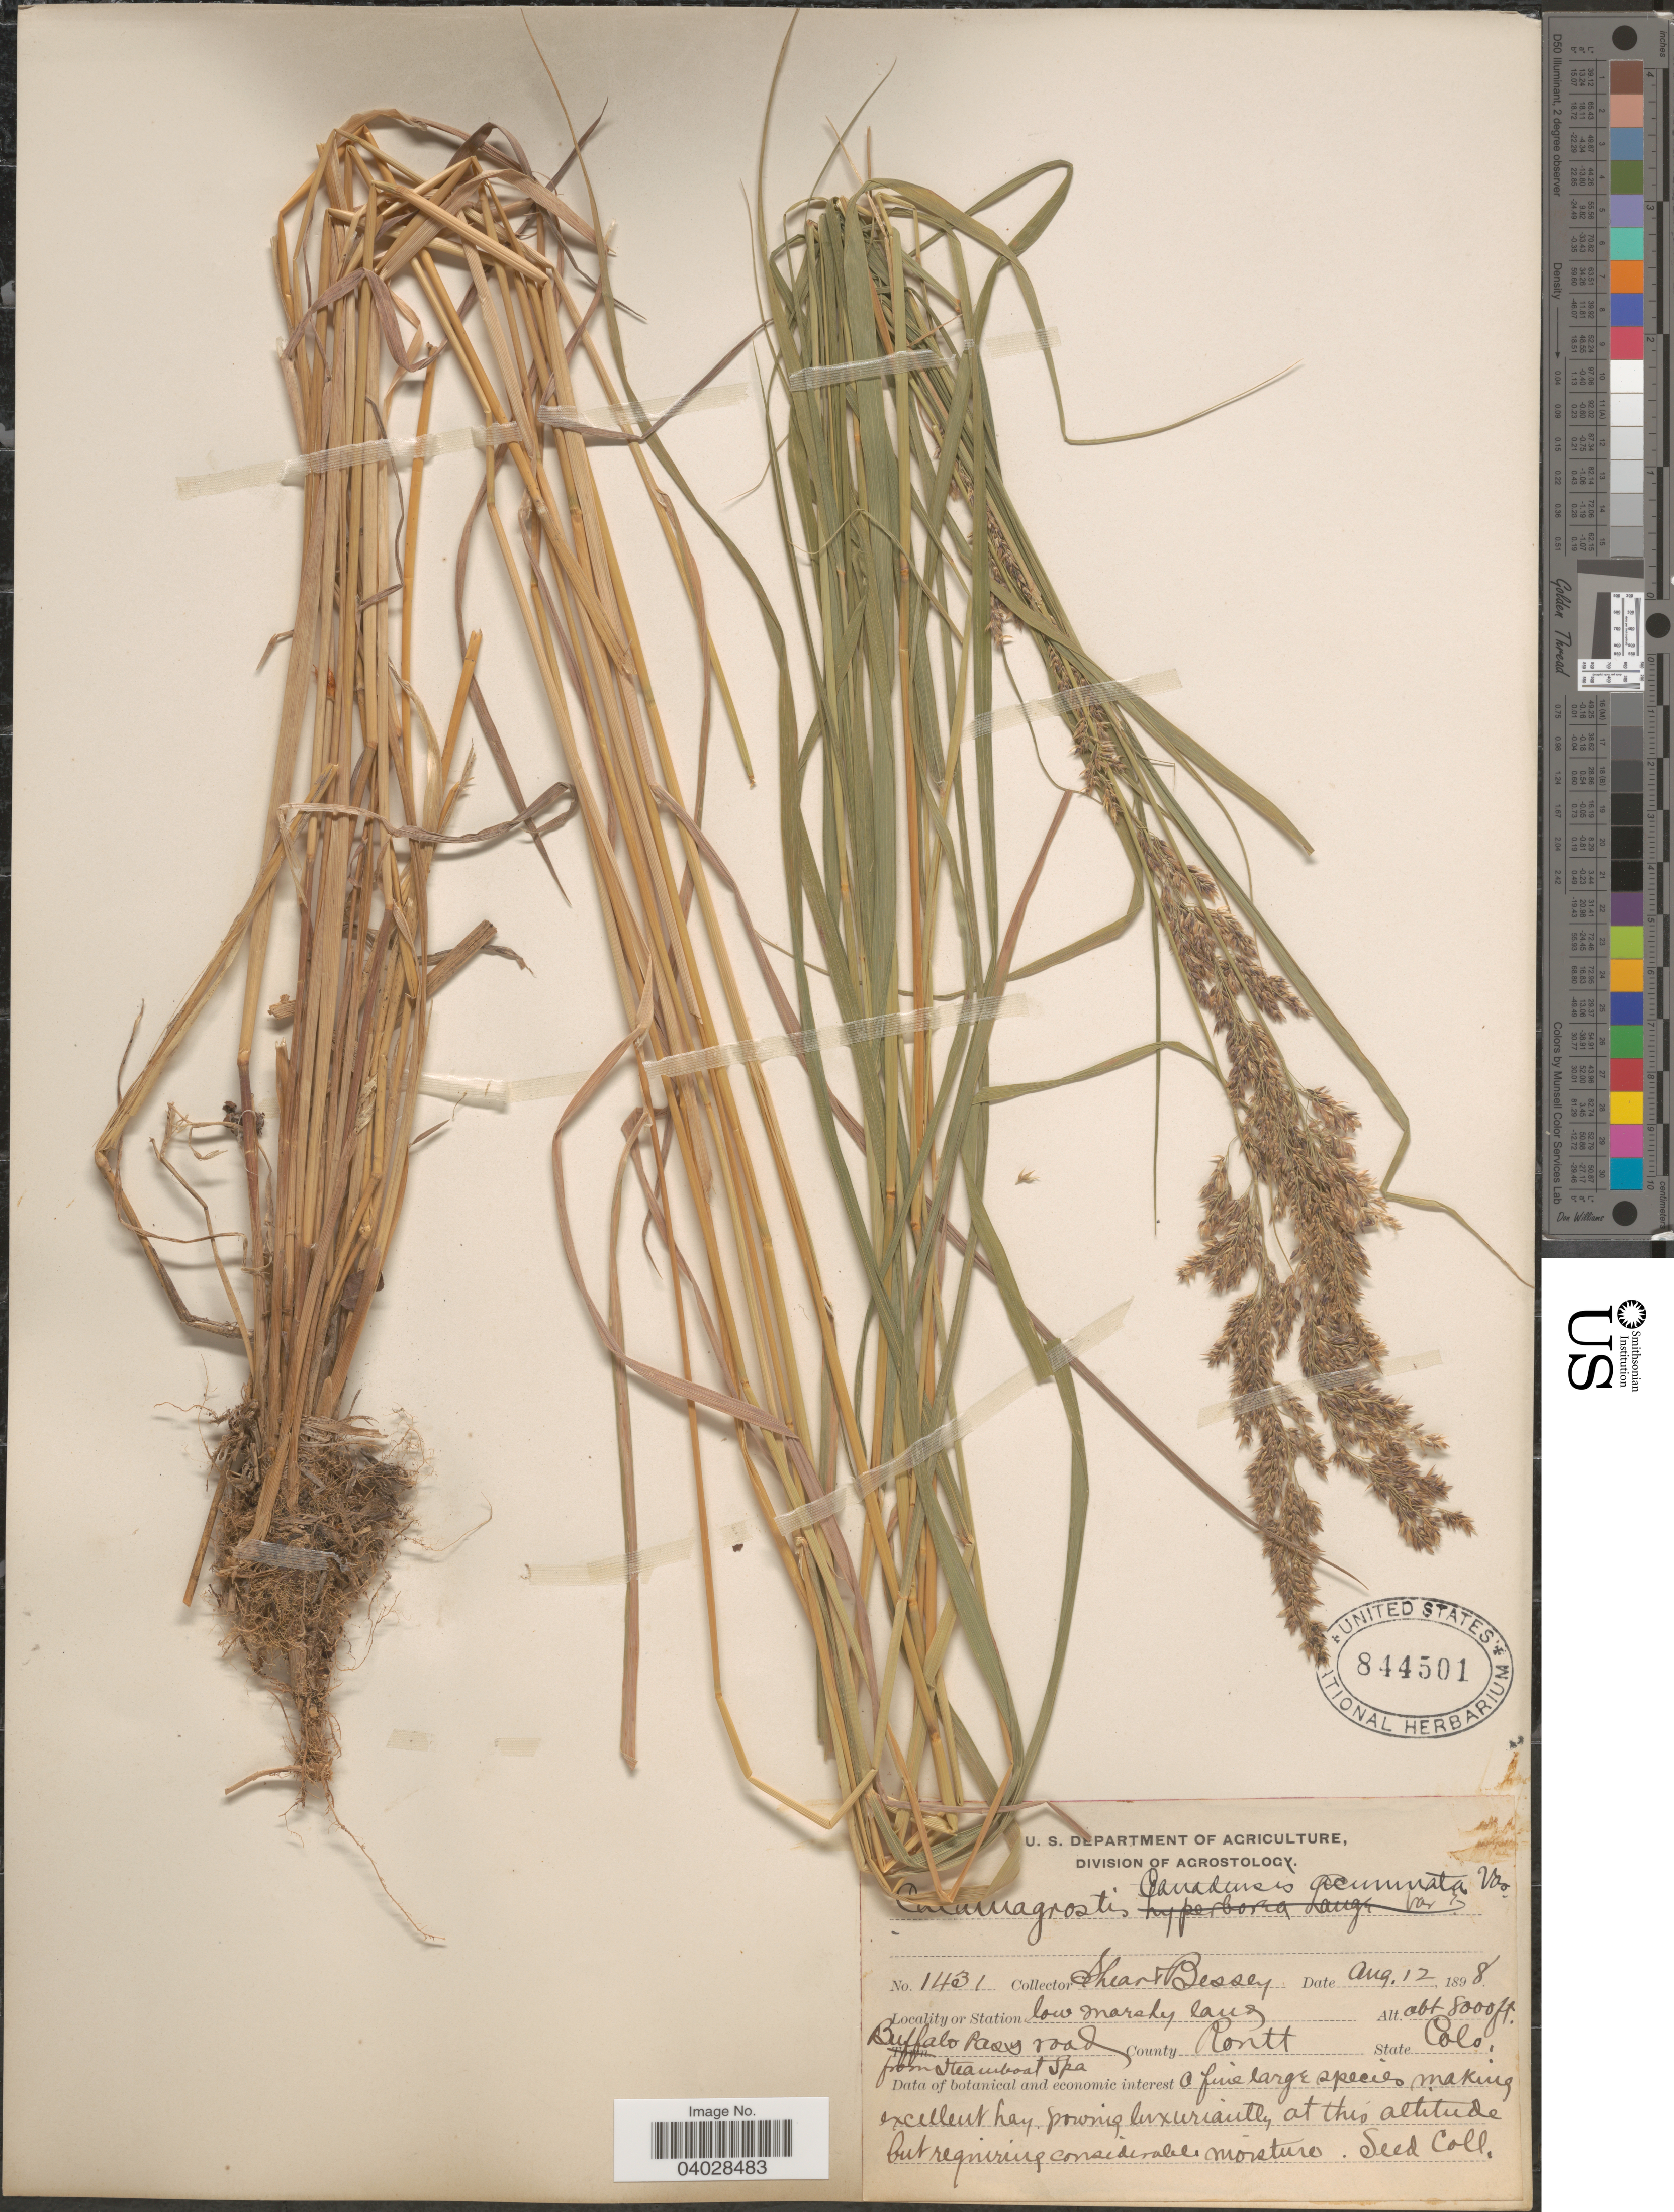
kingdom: Plantae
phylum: Tracheophyta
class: Liliopsida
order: Poales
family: Poaceae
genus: Calamagrostis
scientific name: Calamagrostis canadensis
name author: (Michx.) P. Beauv.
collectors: -- Shear & -. Bessey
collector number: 1431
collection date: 1898-08-12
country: United States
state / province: Colorado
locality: Buffalo Pass Road from steamboat Spa. County Routt.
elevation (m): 2438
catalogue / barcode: US 844501